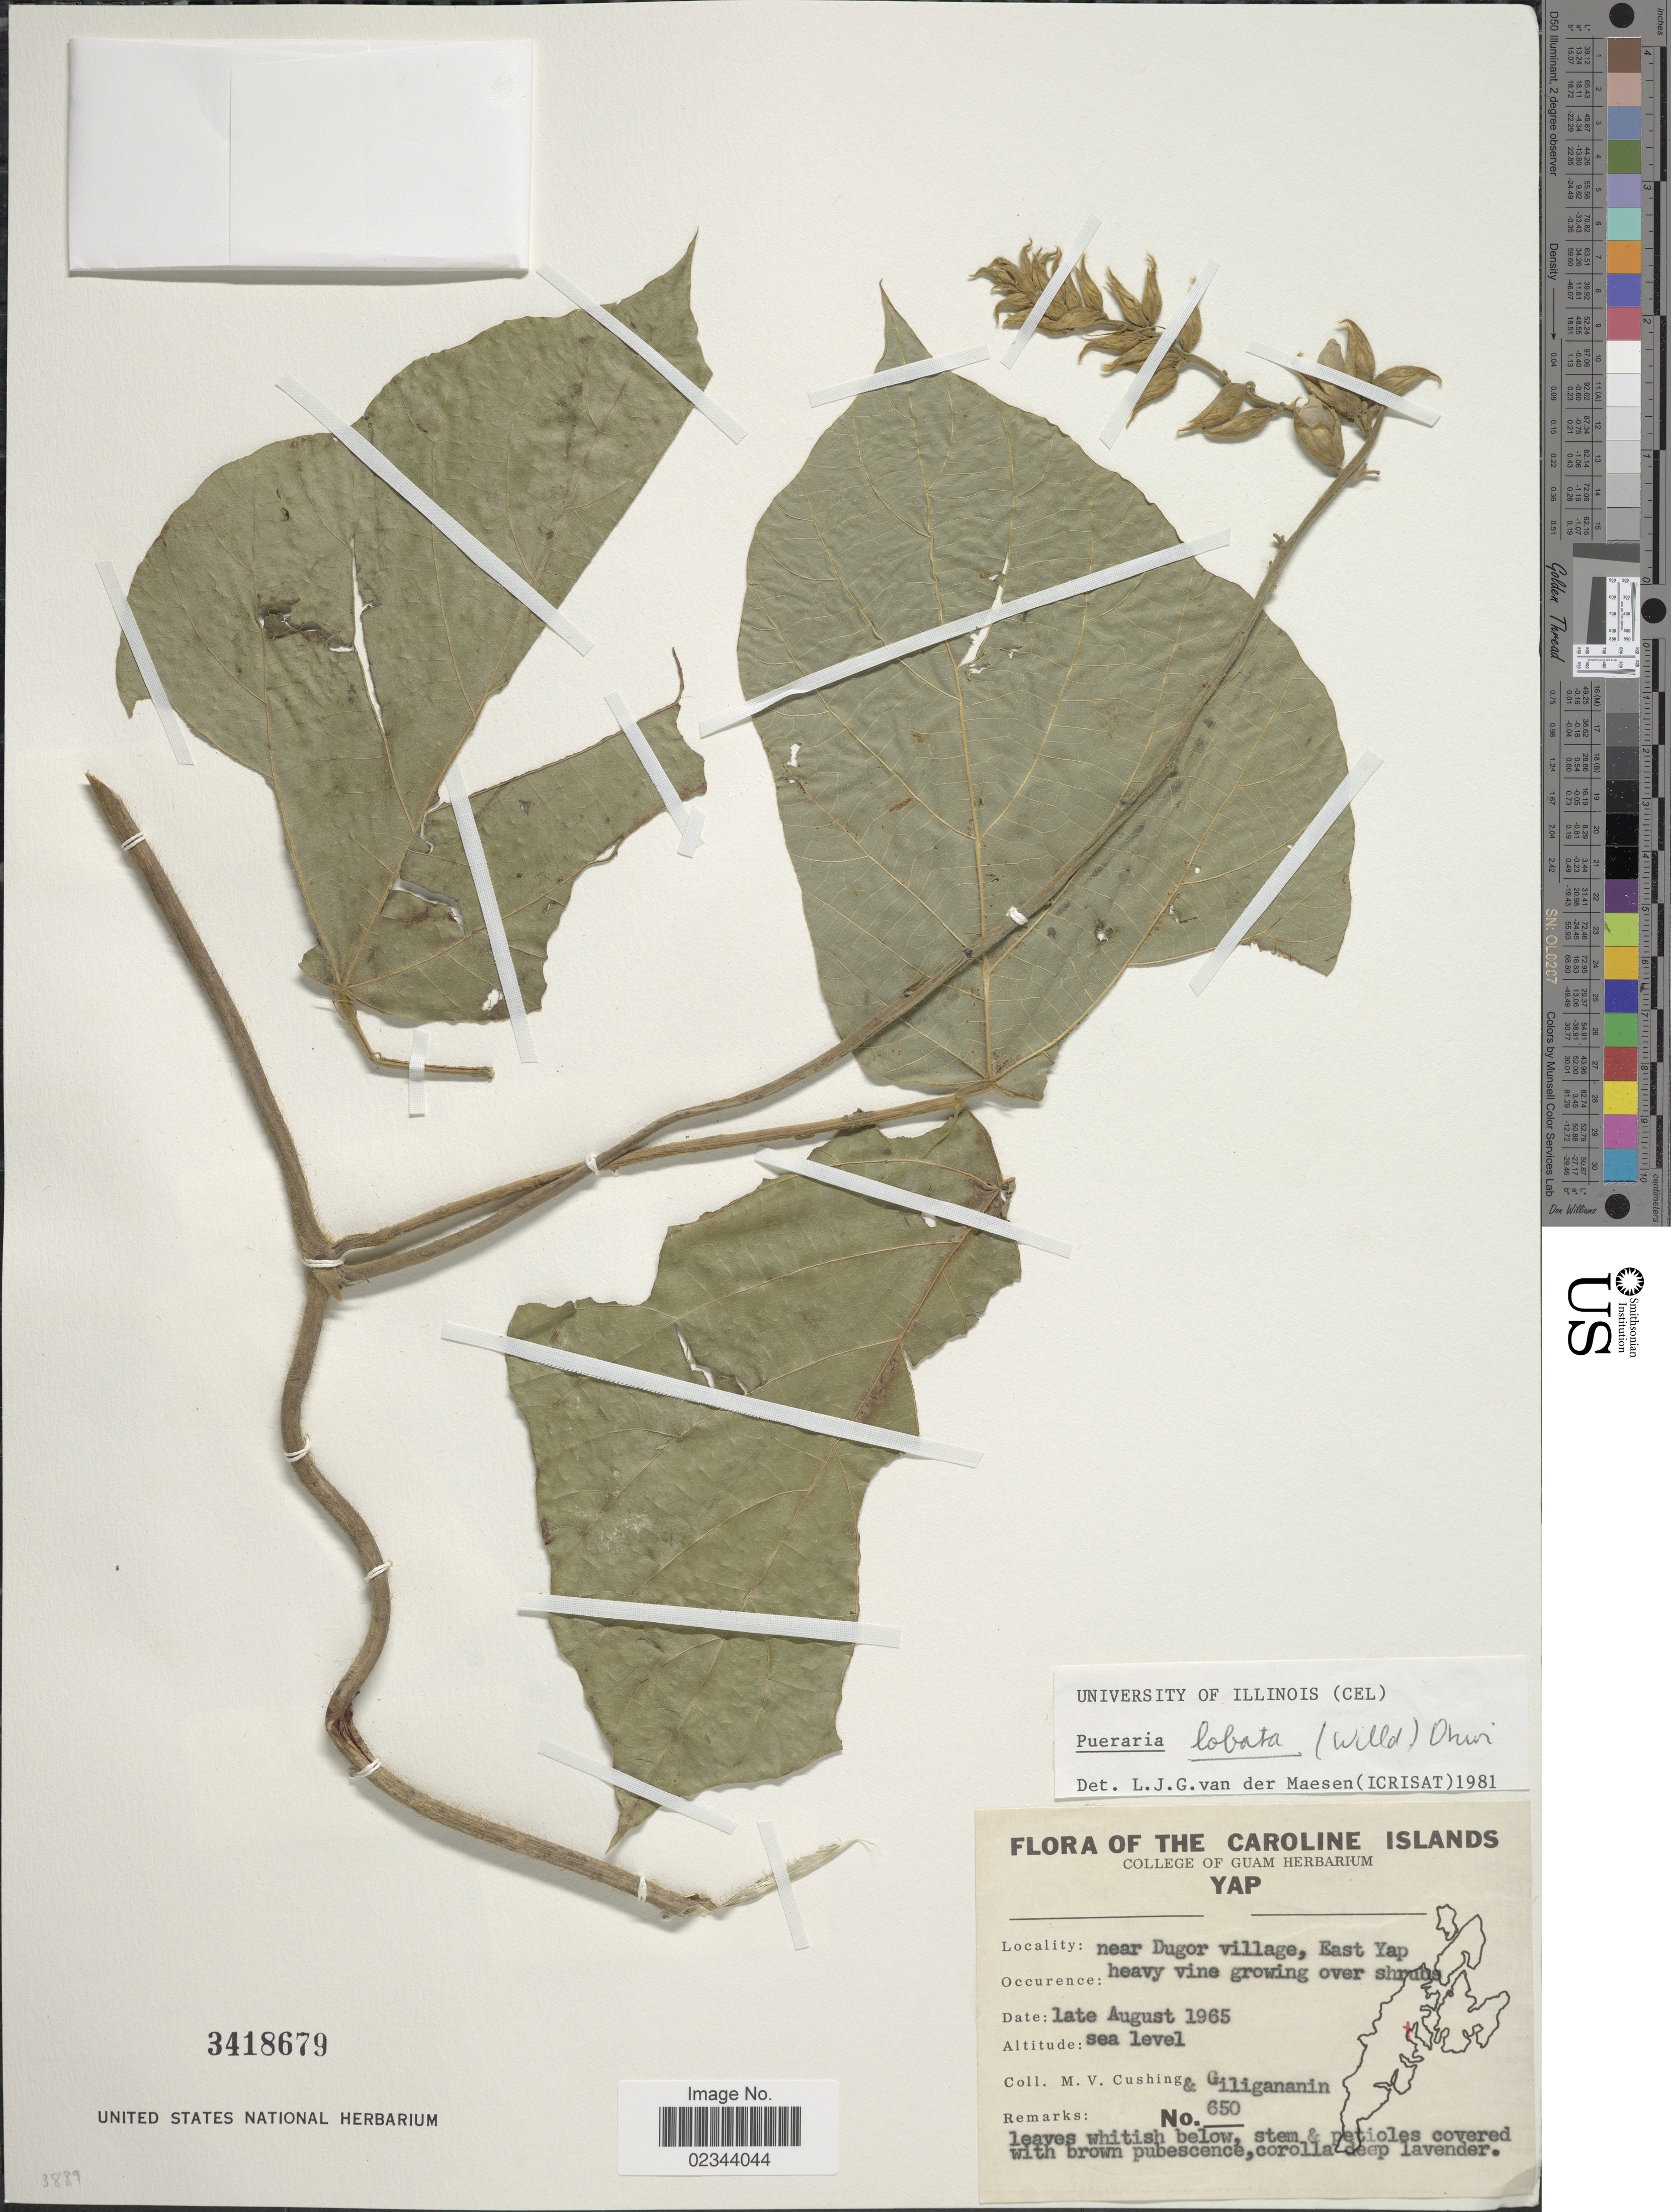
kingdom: Plantae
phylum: Tracheophyta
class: Magnoliopsida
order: Fabales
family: Fabaceae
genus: Pueraria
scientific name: Pueraria lobata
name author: (Willd.) Ohwi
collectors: M. V. Cushing & -. Giliganganin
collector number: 650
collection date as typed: late August 1965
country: Micronesia, Federated States of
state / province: Yap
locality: Caroline Islands. Near Dugor village, East Yap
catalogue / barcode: US 3418679